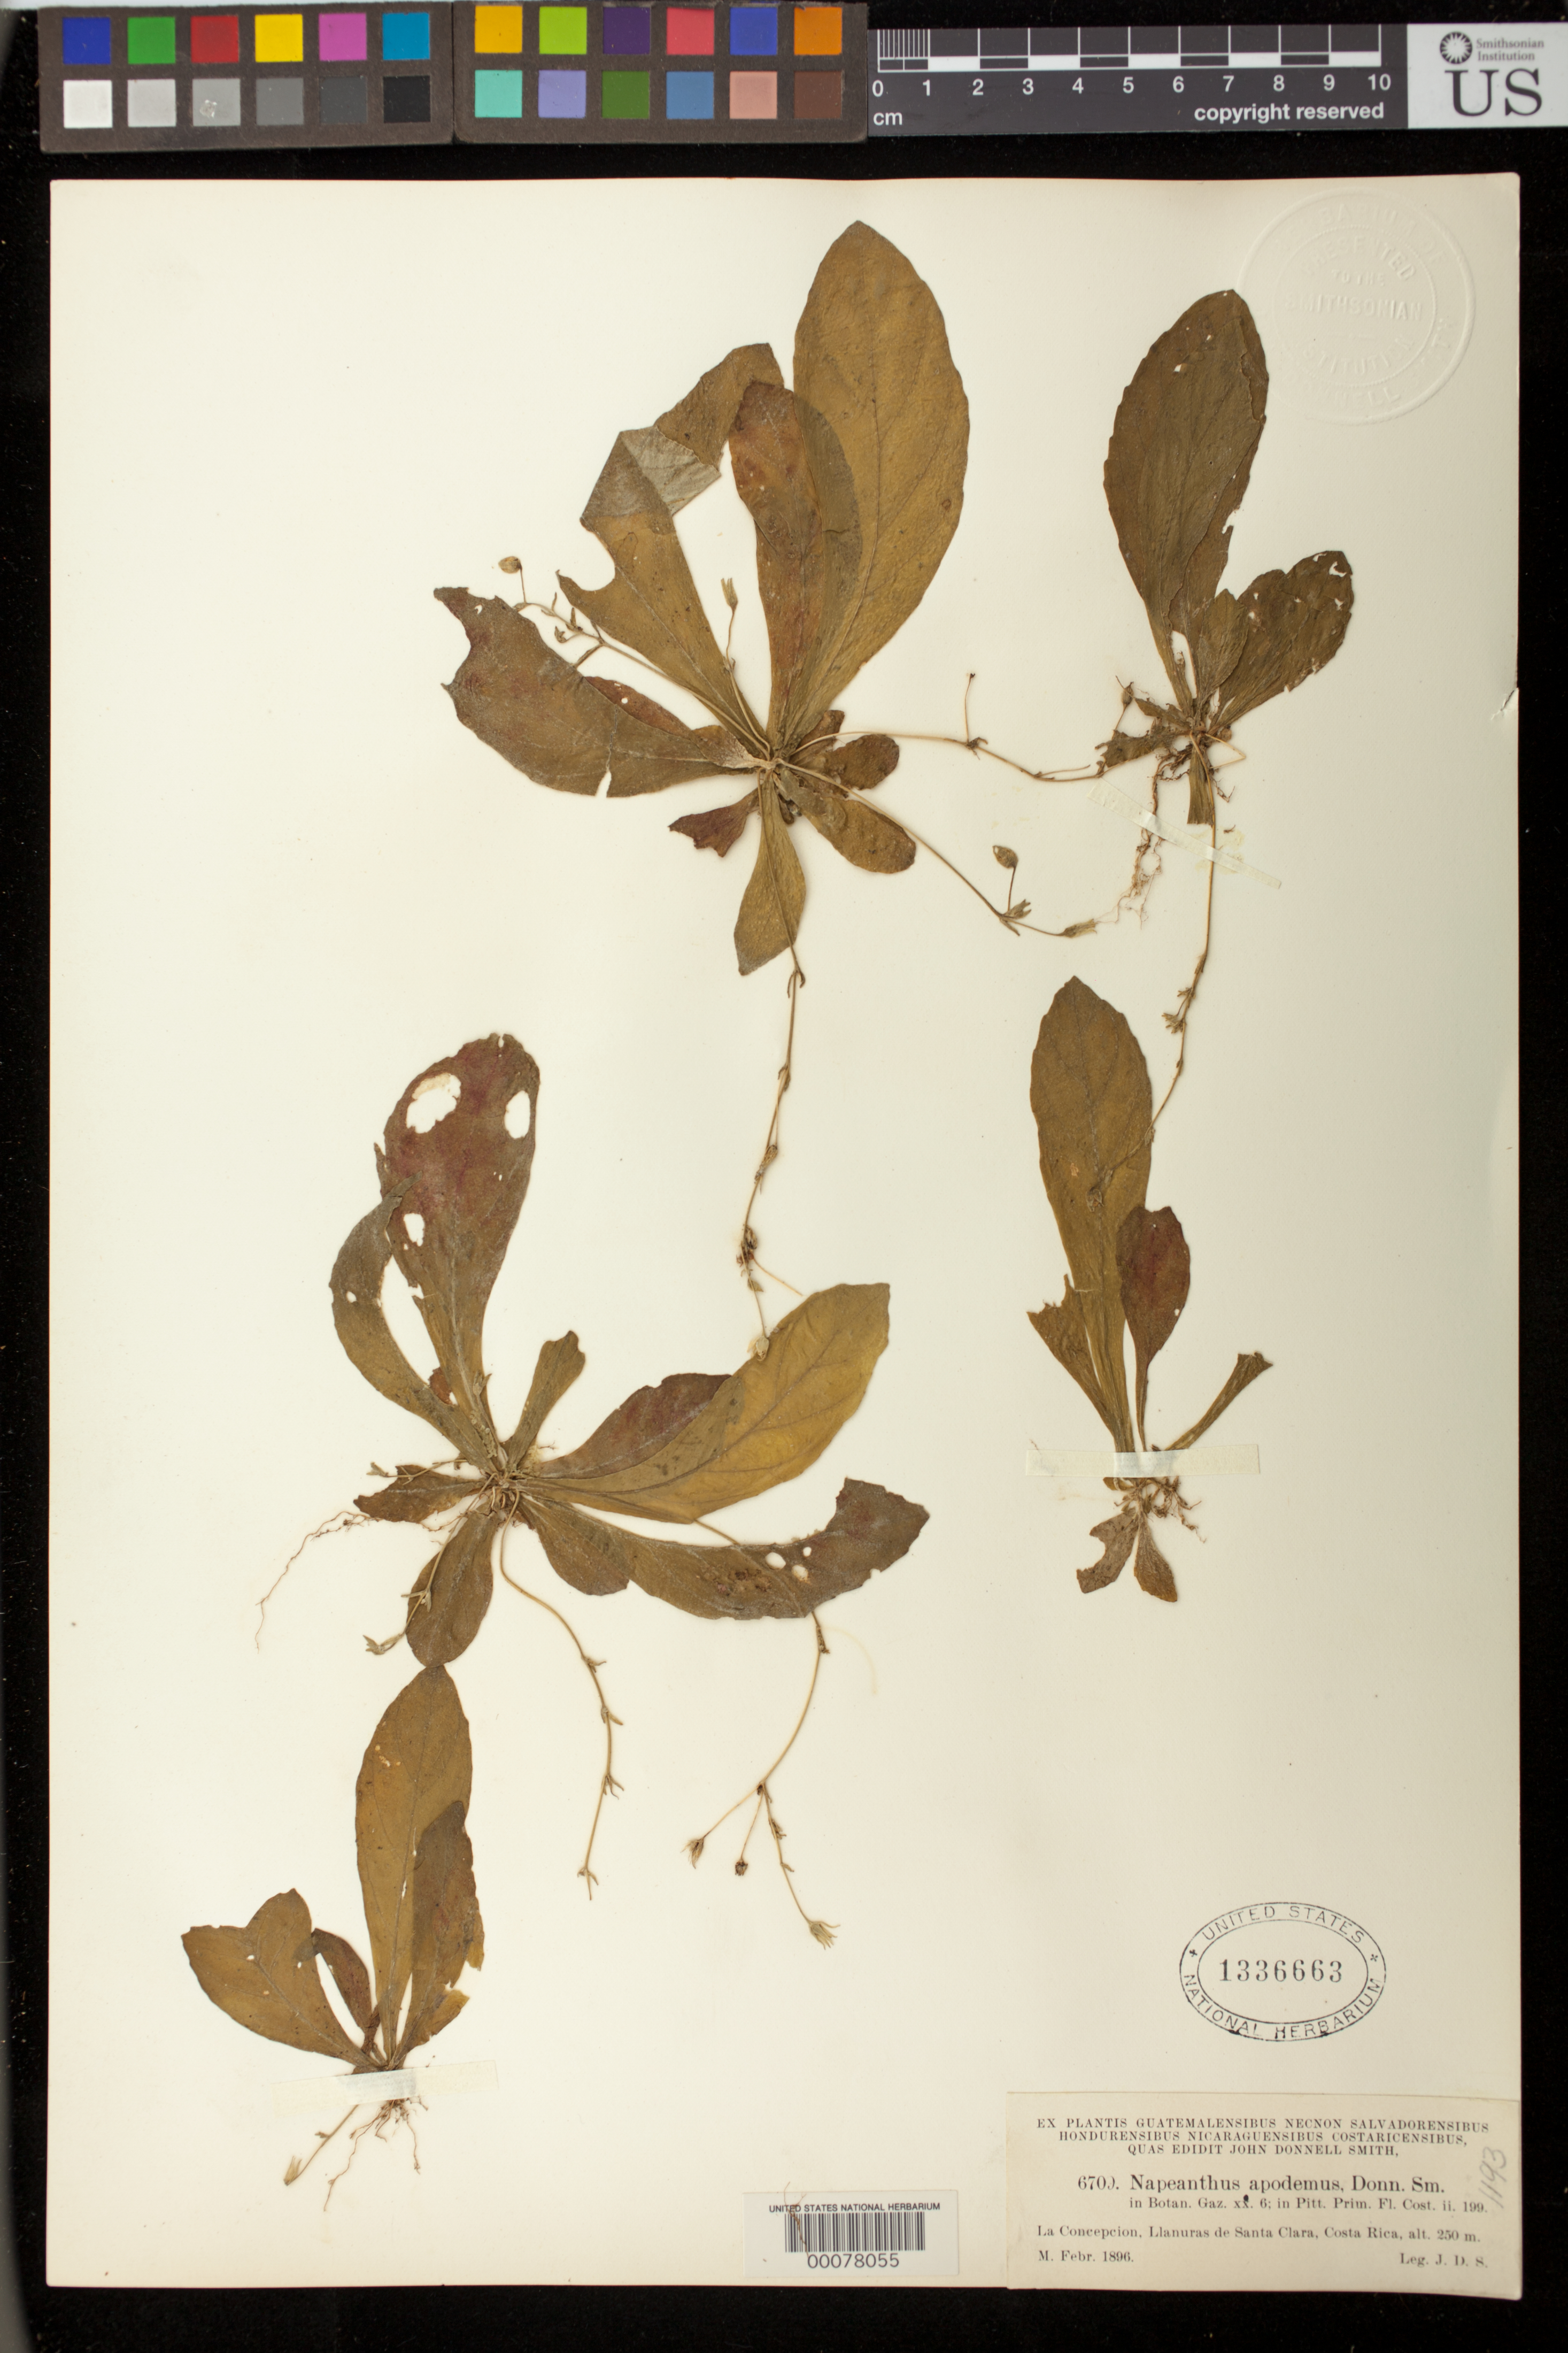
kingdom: Plantae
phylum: Tracheophyta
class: Magnoliopsida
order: Lamiales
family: Gesneriaceae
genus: Napeanthus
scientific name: Napeanthus apodemus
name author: Donn. Sm.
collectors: J. Donnell Smith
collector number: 1193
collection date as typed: Feb 1896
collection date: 1896-02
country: Costa Rica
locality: La Concepcion, Llanuras de Santa Clara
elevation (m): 250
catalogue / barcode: US 1336663